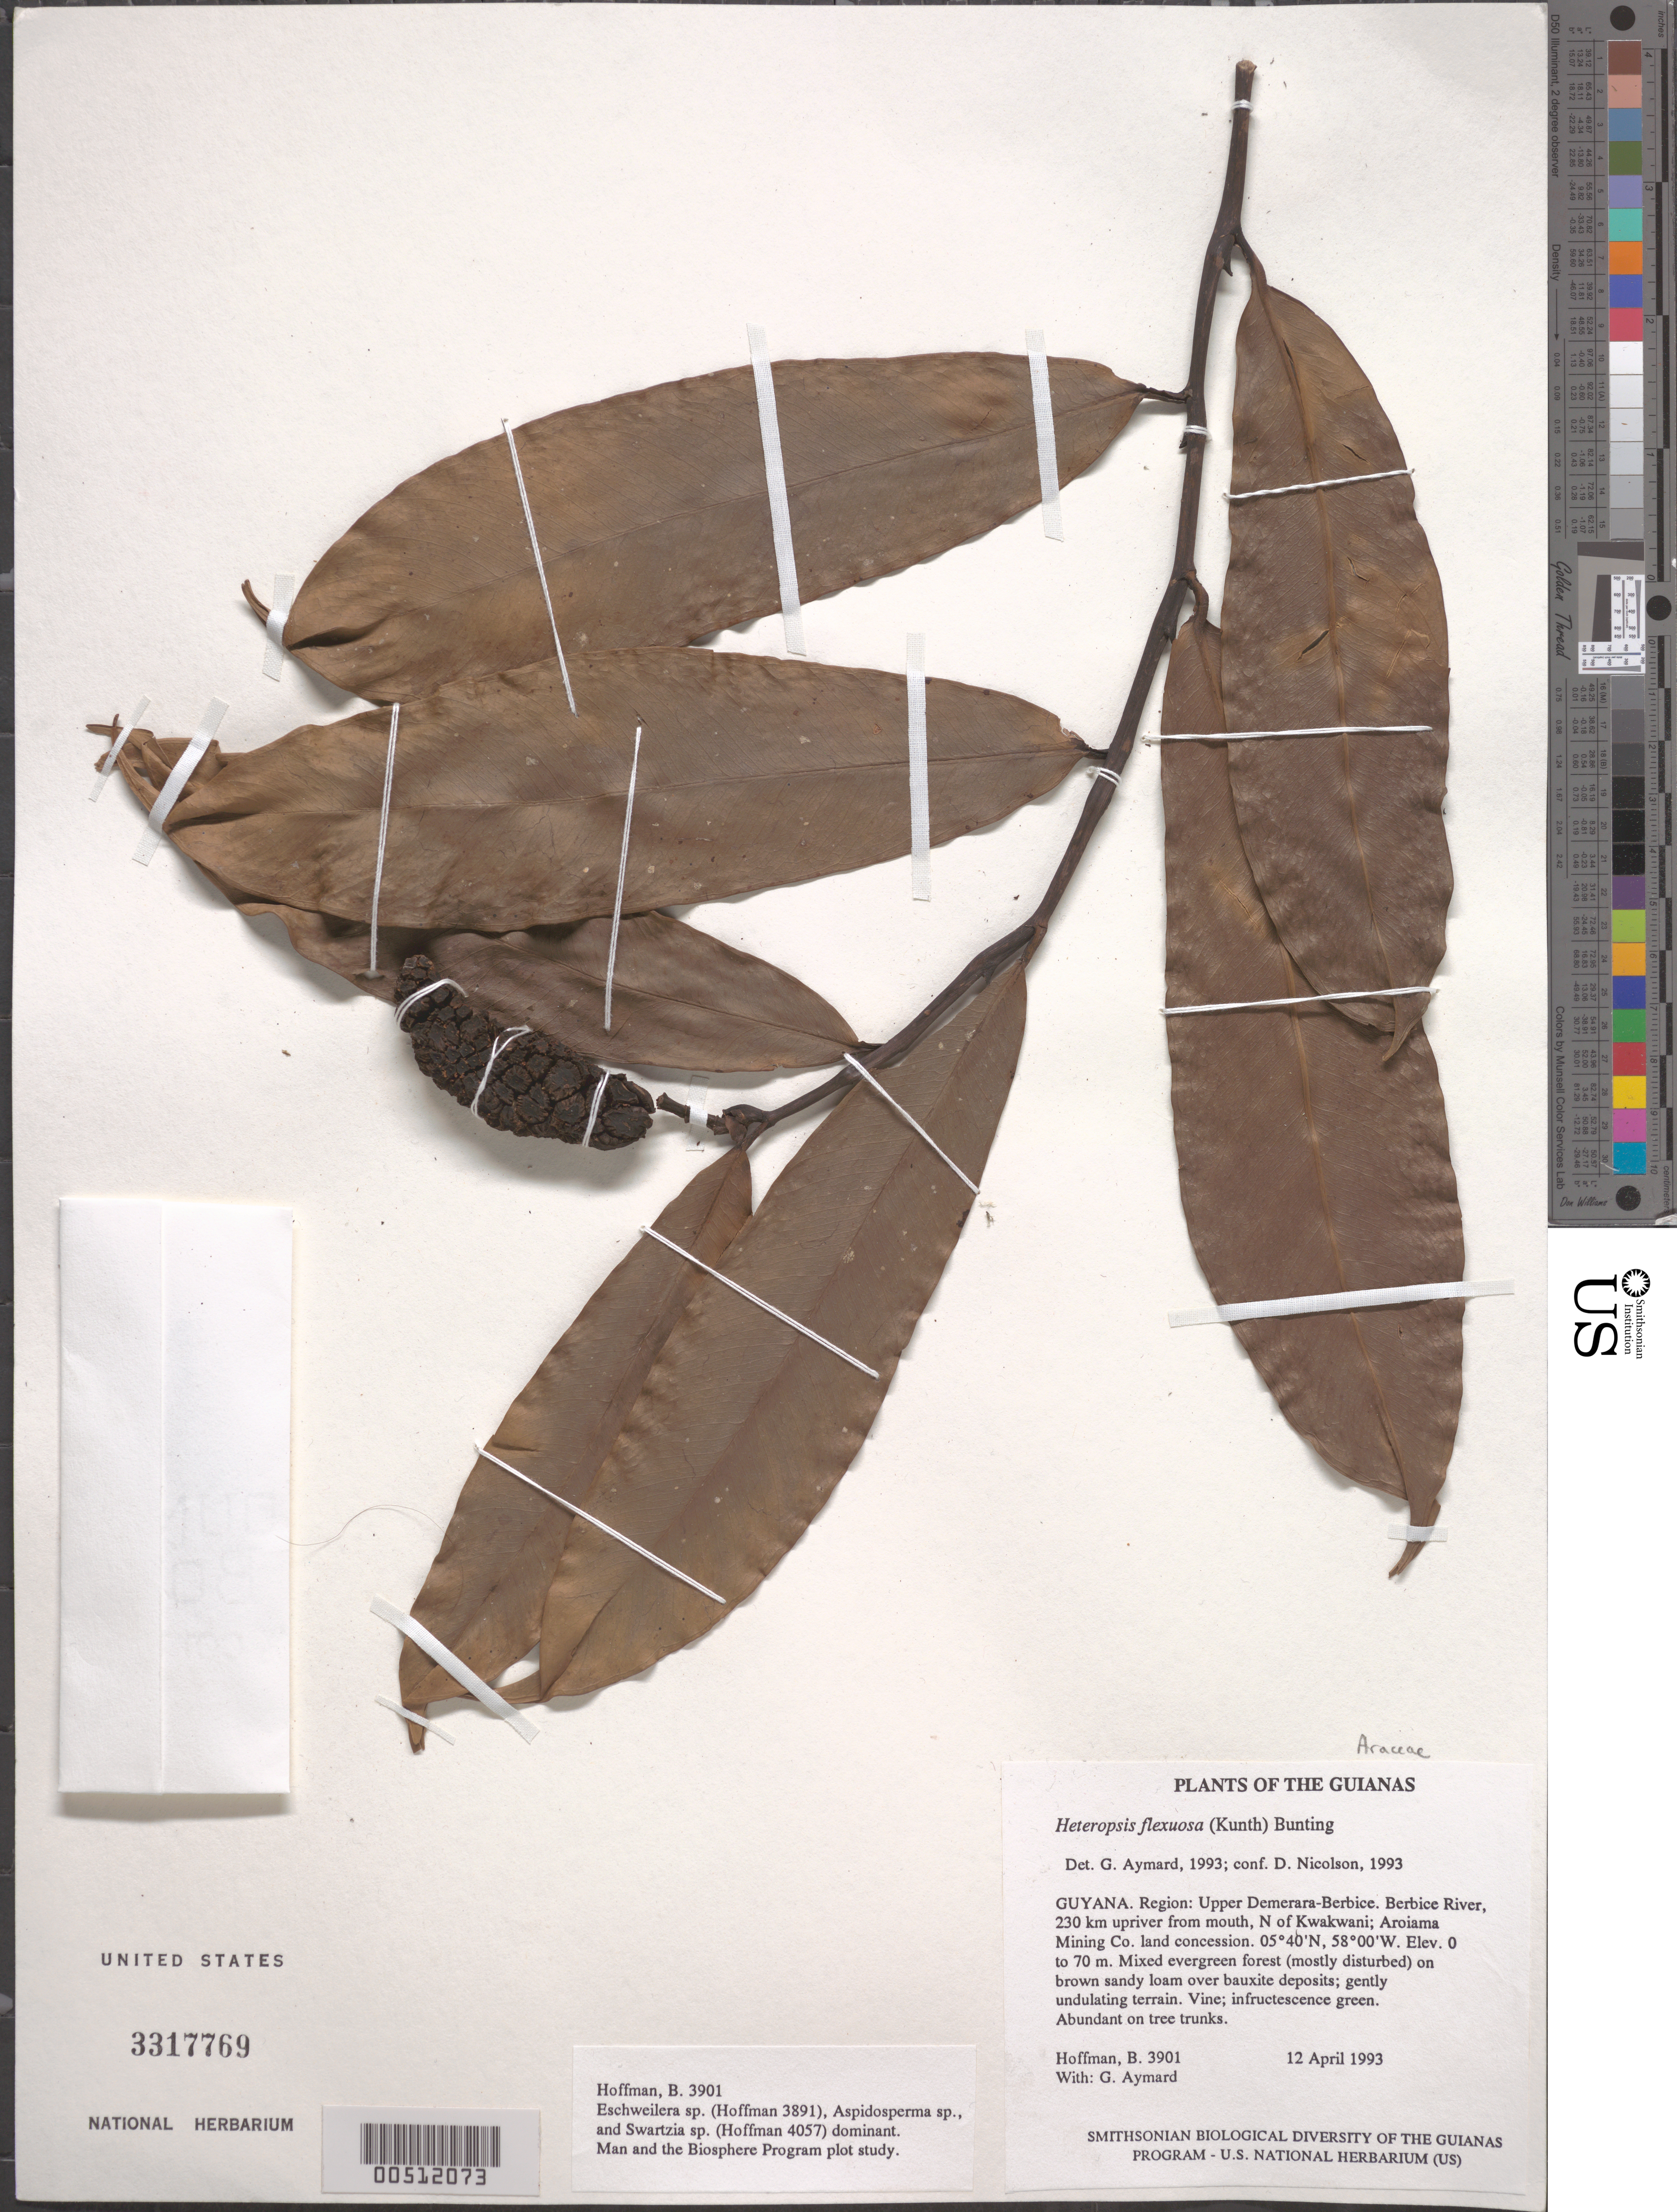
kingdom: Plantae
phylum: Tracheophyta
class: Liliopsida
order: Alismatales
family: Araceae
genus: Heteropsis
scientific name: Heteropsis flexuosa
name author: (Kunth) G.S. Bunting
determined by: Nicolson, Dan H.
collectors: B. Hoffman & G. A. Aymard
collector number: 3901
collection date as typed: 12 April 1993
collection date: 1993-04-12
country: Guyana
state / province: U. Demerara-Berbice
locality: Berbice River, 230 km upriver from mouth, N of Kwakwani; Aroiama Mining Co. land concession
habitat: Mixed evergreen forest (mostly disturbed) on brown sandy loam over bauxite deposits; gently undulating terrain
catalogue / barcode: US 3317769